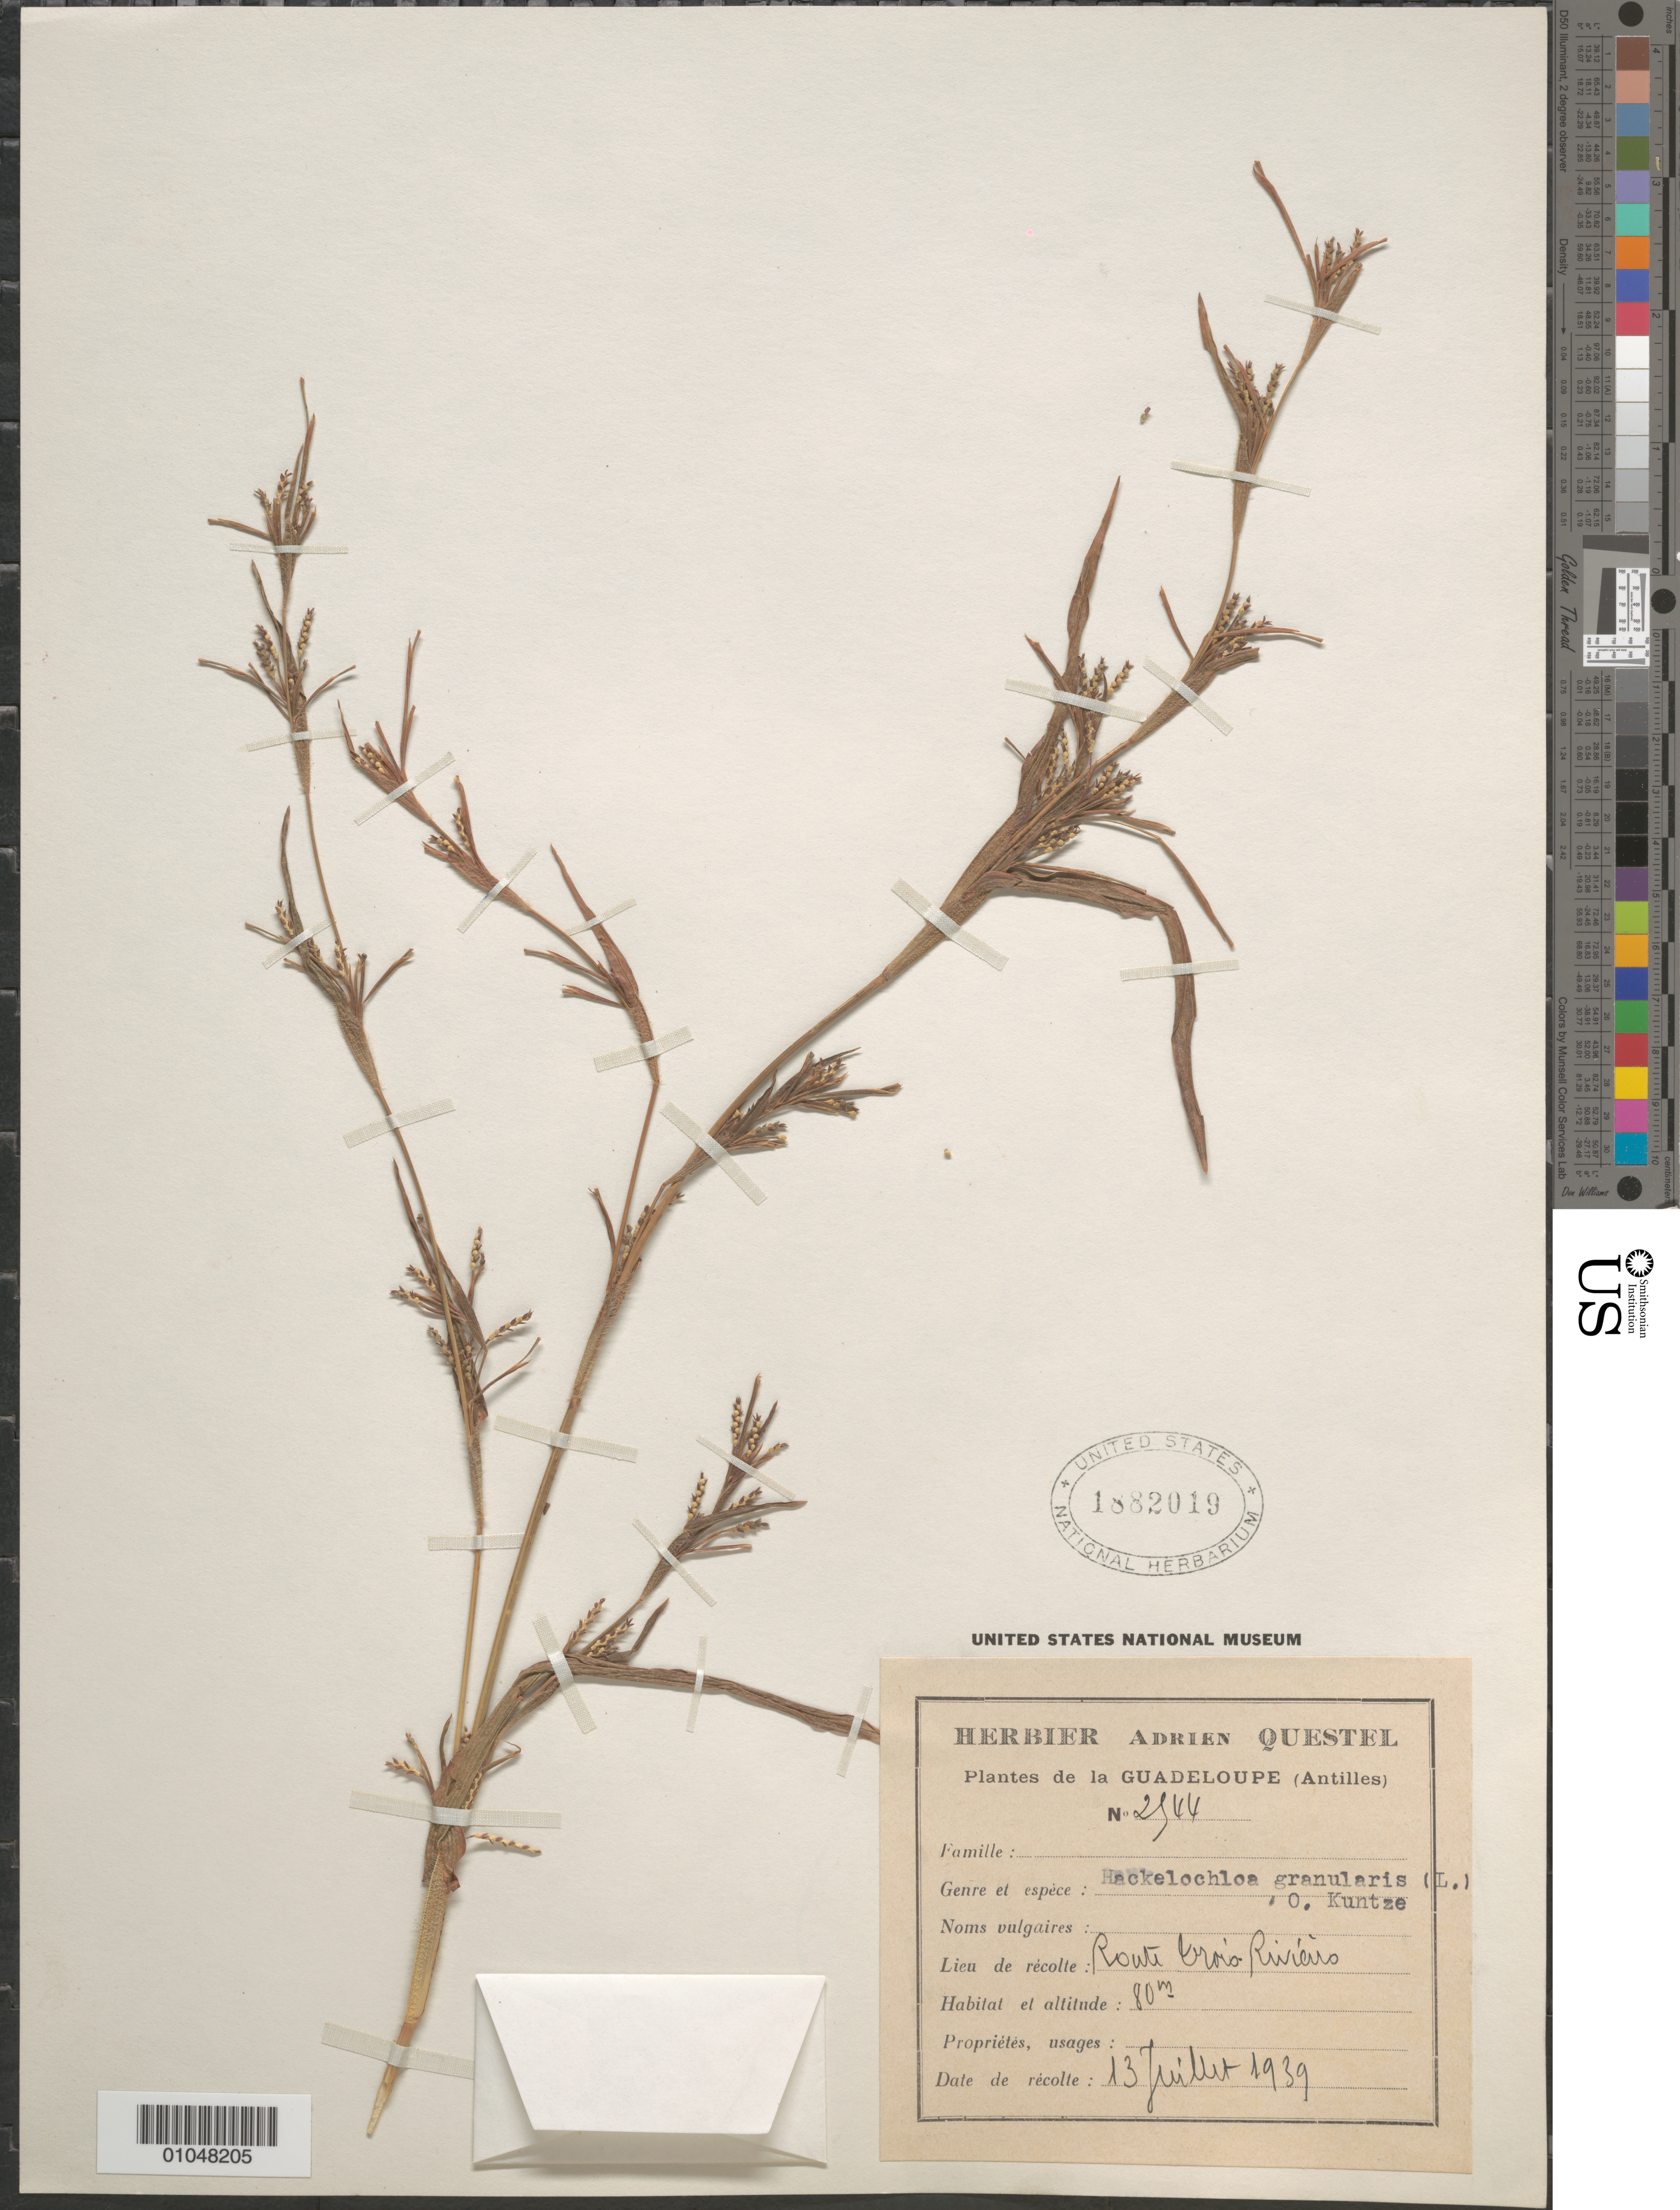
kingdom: Plantae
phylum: Tracheophyta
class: Liliopsida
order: Poales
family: Poaceae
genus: Hackelochloa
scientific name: Hackelochloa granularis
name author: (L.) Kuntze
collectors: A. Questel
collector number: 2544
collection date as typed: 13 Jul 1939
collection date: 1939-07-13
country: Guadeloupe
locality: Rout Crois Riviers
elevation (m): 80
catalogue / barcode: US 1882019